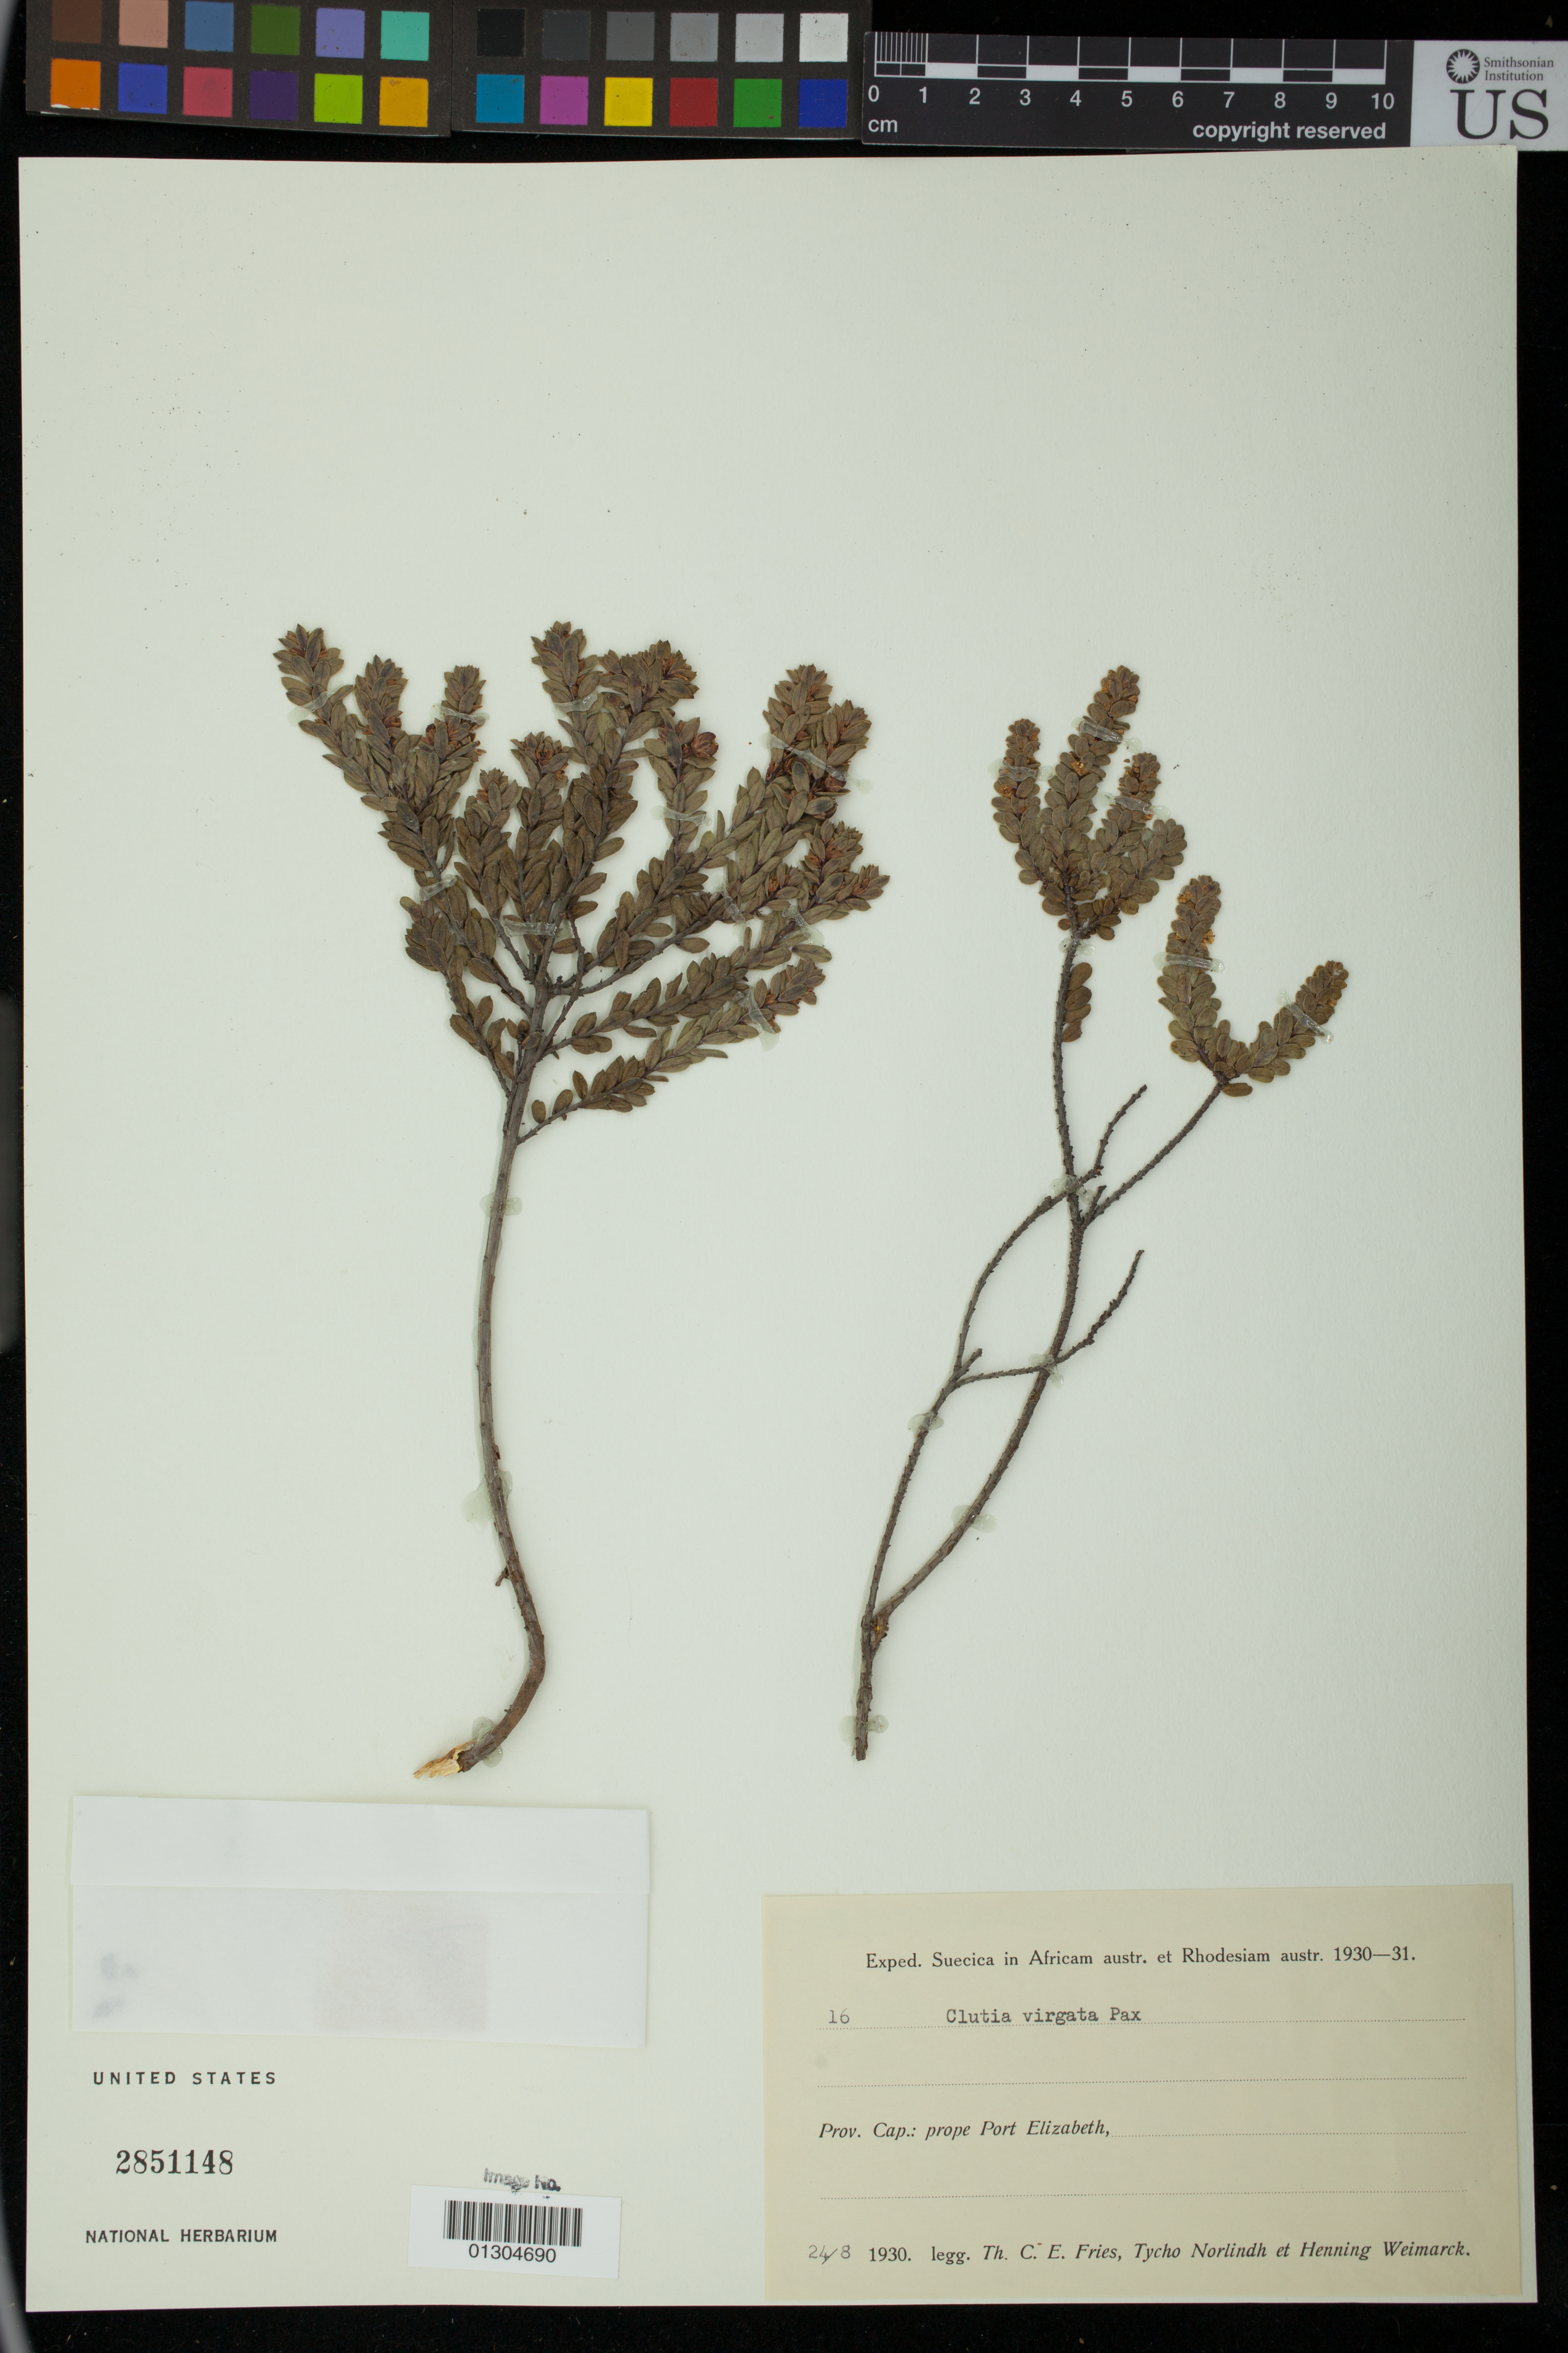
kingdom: Plantae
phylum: Tracheophyta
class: Magnoliopsida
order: Malpighiales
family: Peraceae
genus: Clutia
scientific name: Clutia virgata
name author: Pax & K. Hoffm.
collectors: T. C. E. Fries, T. Norlindh, T. & H. Weimarck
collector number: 16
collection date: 1930-08-24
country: South Africa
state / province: Eastern Cape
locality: Prov. Cap.: prope Port Elizabeth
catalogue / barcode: US 2851148